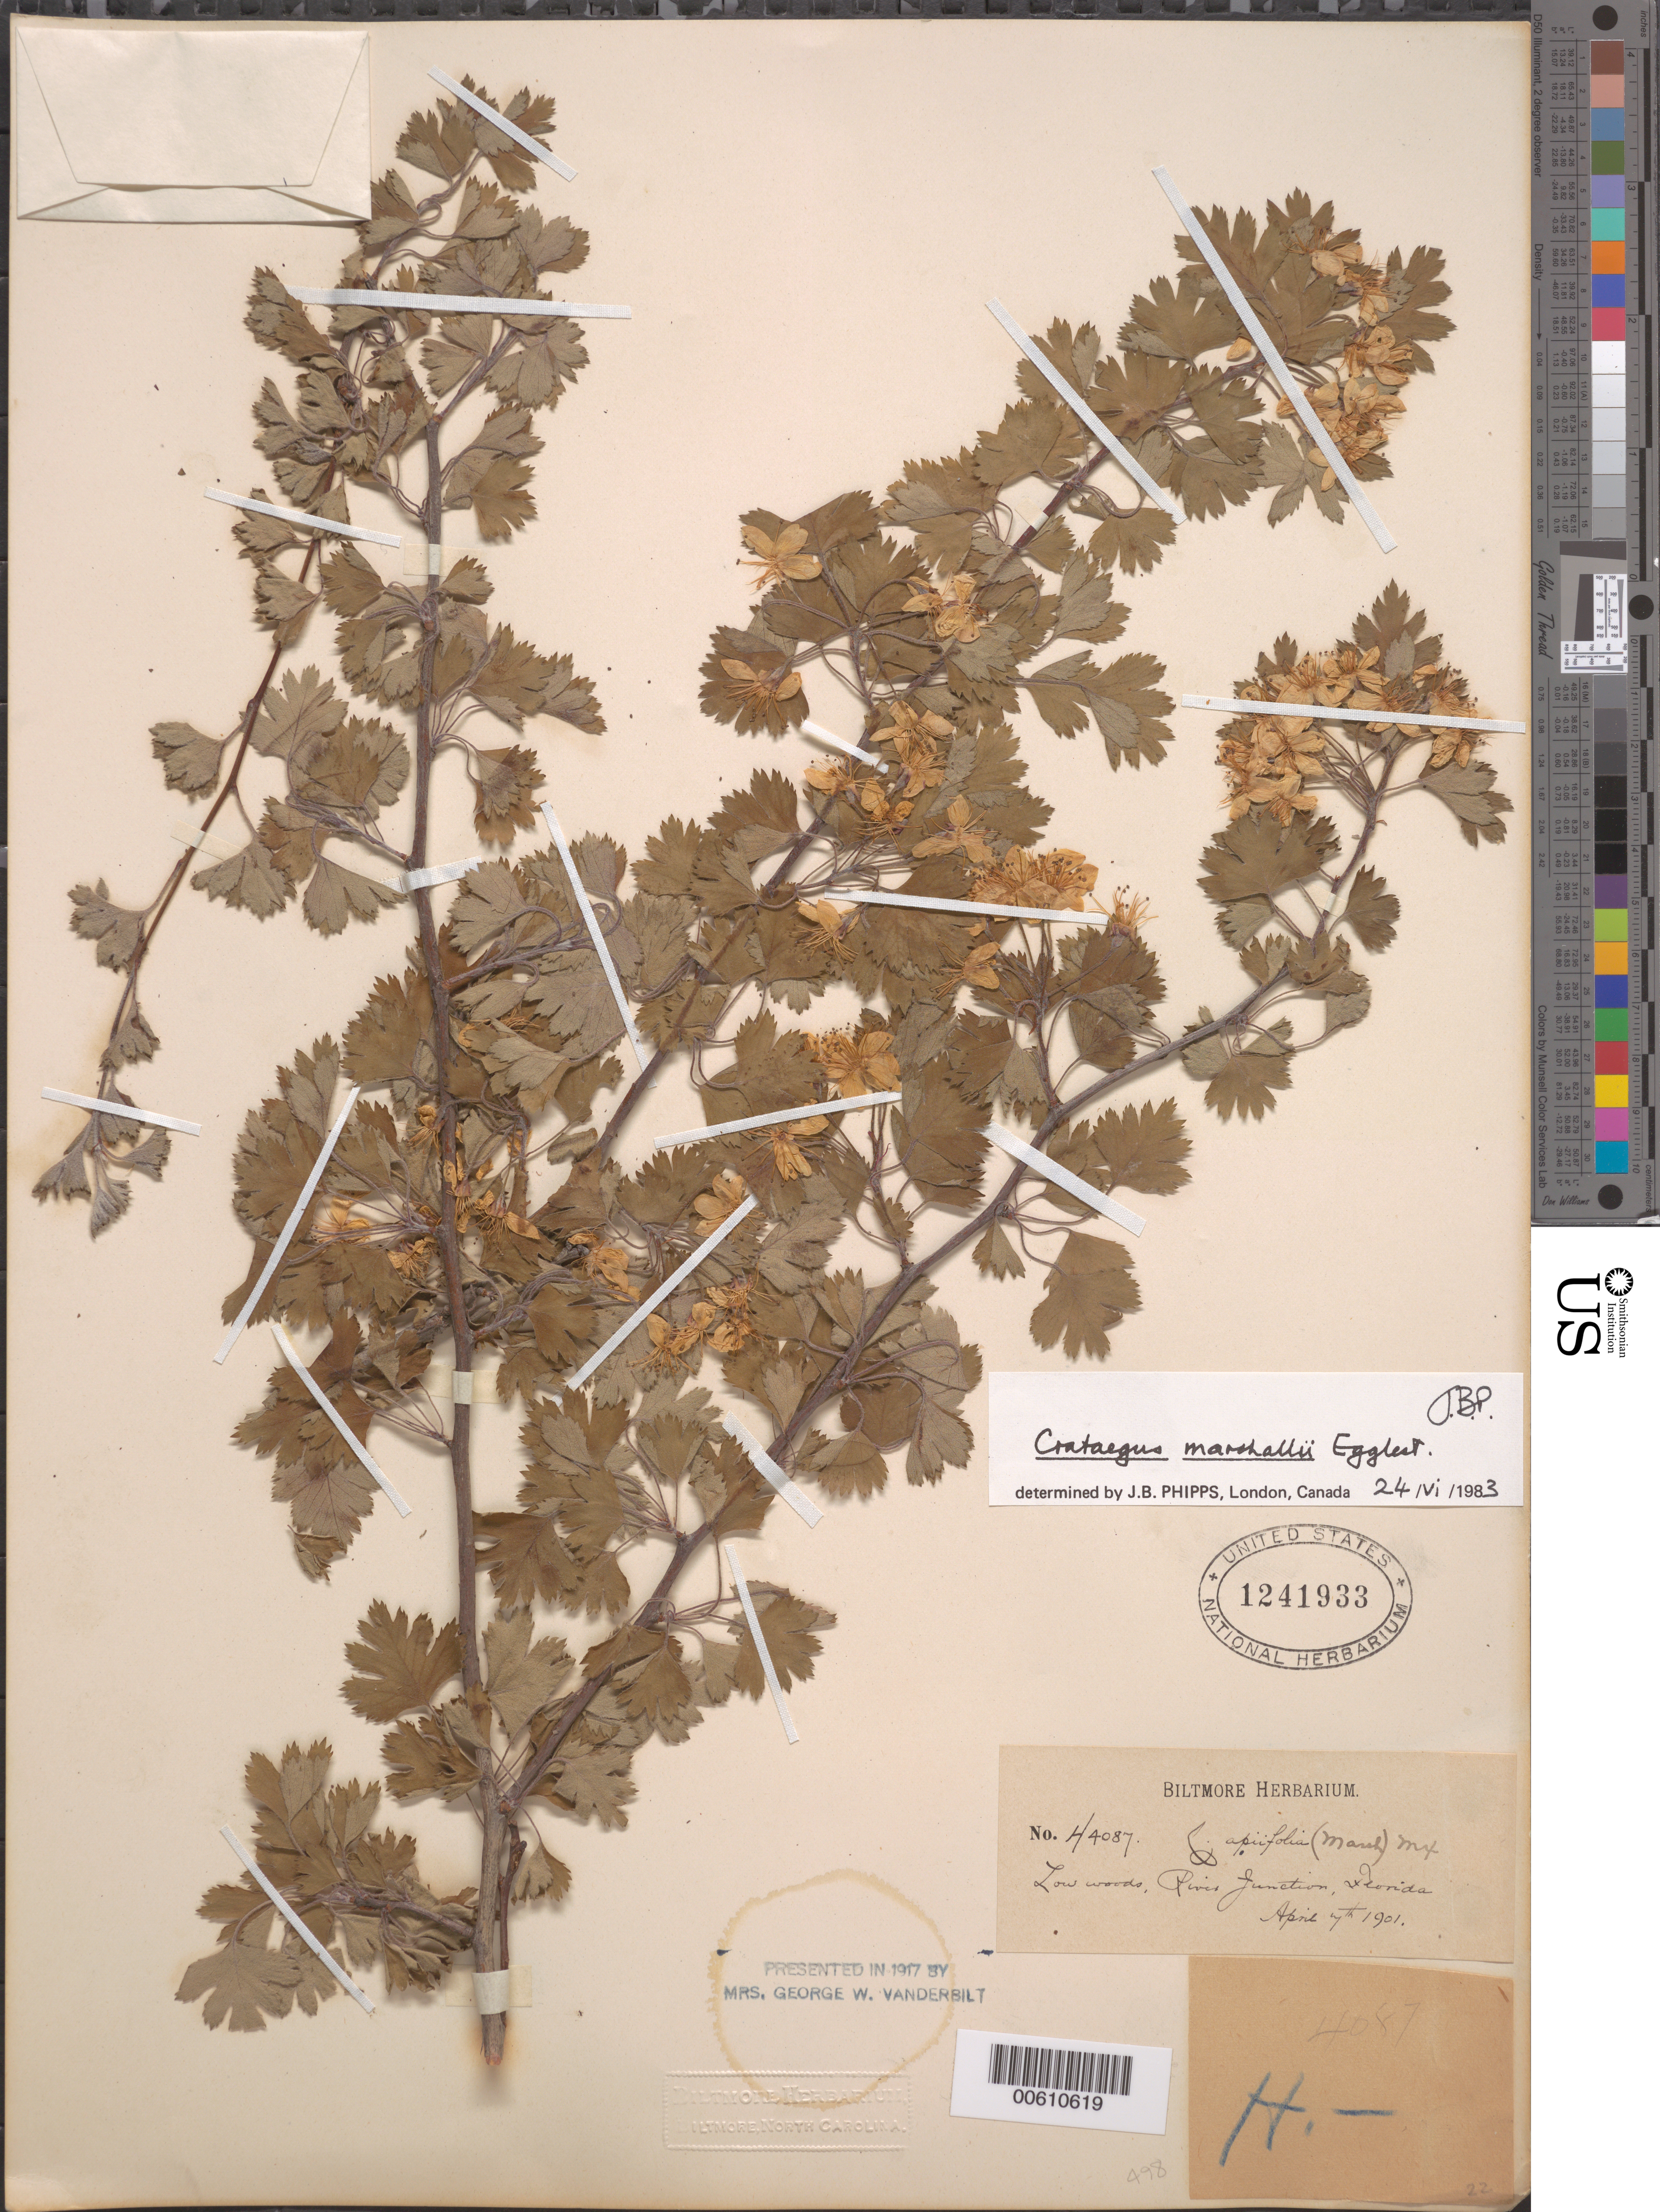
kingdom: Plantae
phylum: Tracheophyta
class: Magnoliopsida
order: Rosales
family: Rosaceae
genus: Crataegus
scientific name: Crataegus marshallii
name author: Eggl.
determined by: Phipps, James B., (UWO), University of Western Ontario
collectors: ex herb. Biltmore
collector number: H4087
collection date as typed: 07 Apr 1907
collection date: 1907-04-07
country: United States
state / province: Florida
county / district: Gadsden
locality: River Junction (=present day Chattahoochee)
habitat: Low woods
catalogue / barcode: US 1241933